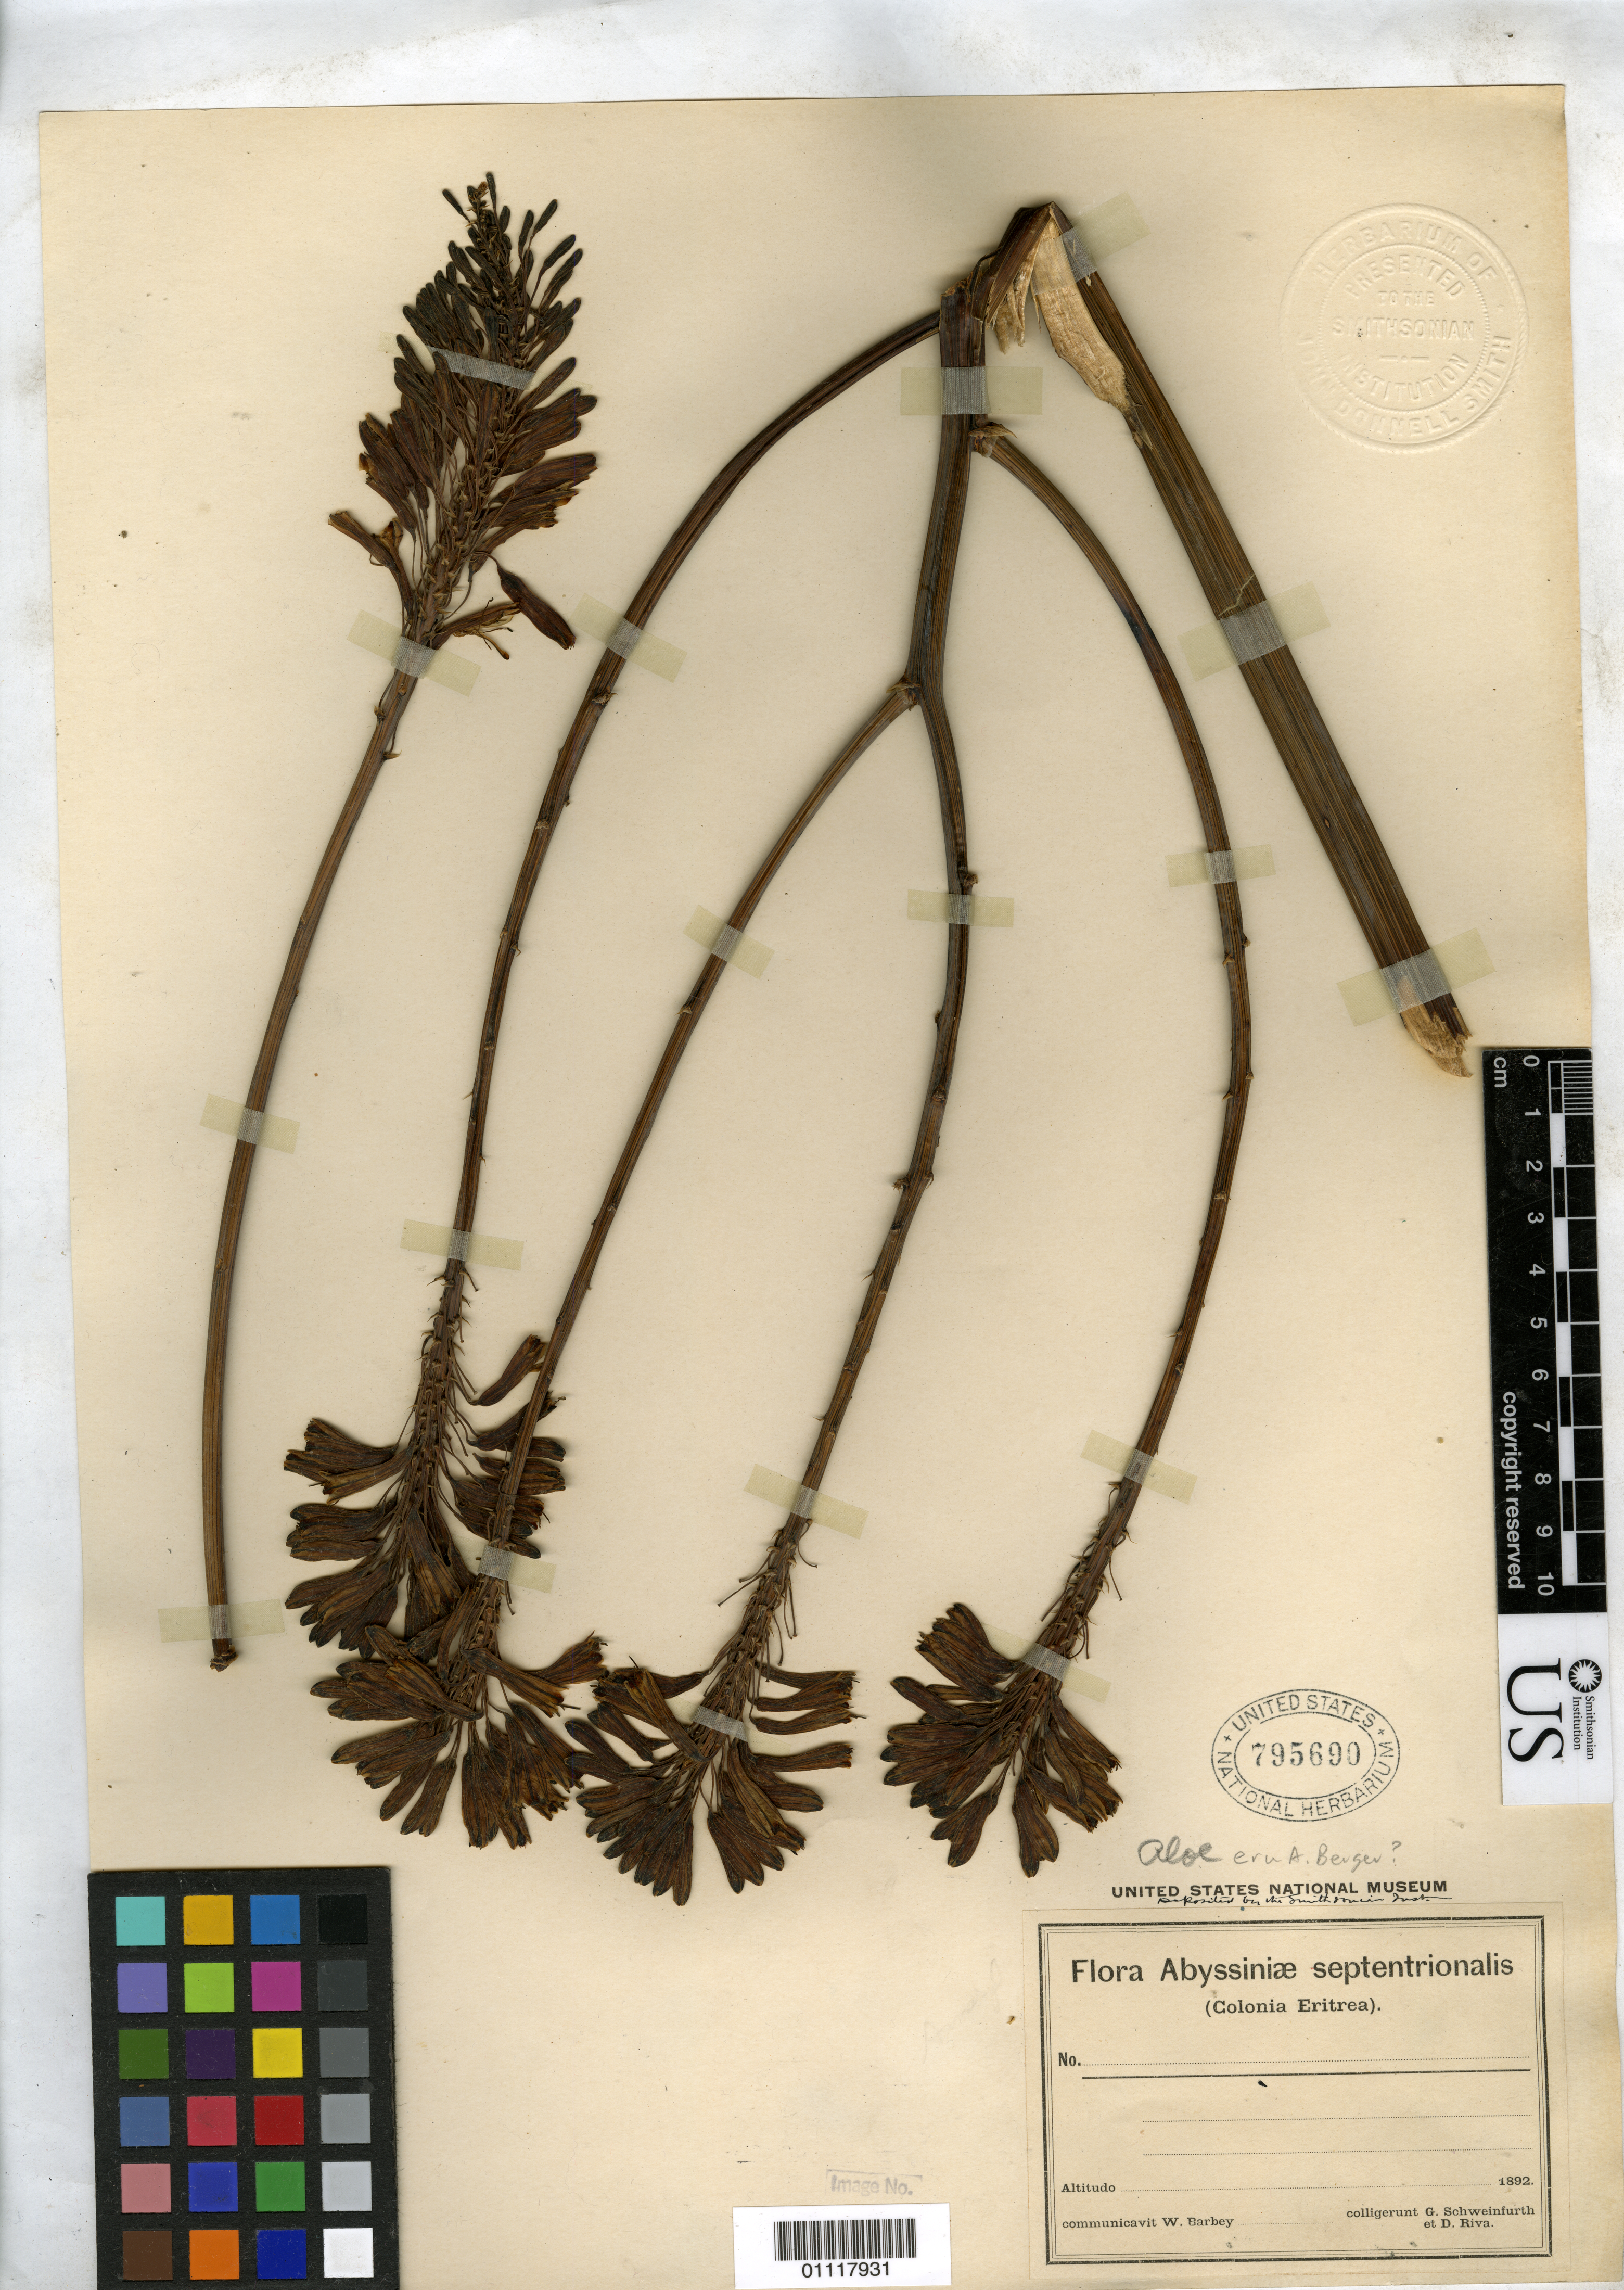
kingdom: Plantae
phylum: Tracheophyta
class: Liliopsida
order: Asparagales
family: Asphodelaceae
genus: Aloe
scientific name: Aloe eru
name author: A. Berger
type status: Possible Type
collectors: G. A. Schweinfurth & D. Riva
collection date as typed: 1892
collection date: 1892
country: Ethiopia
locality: Colonia Eritrea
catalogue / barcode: US 795690